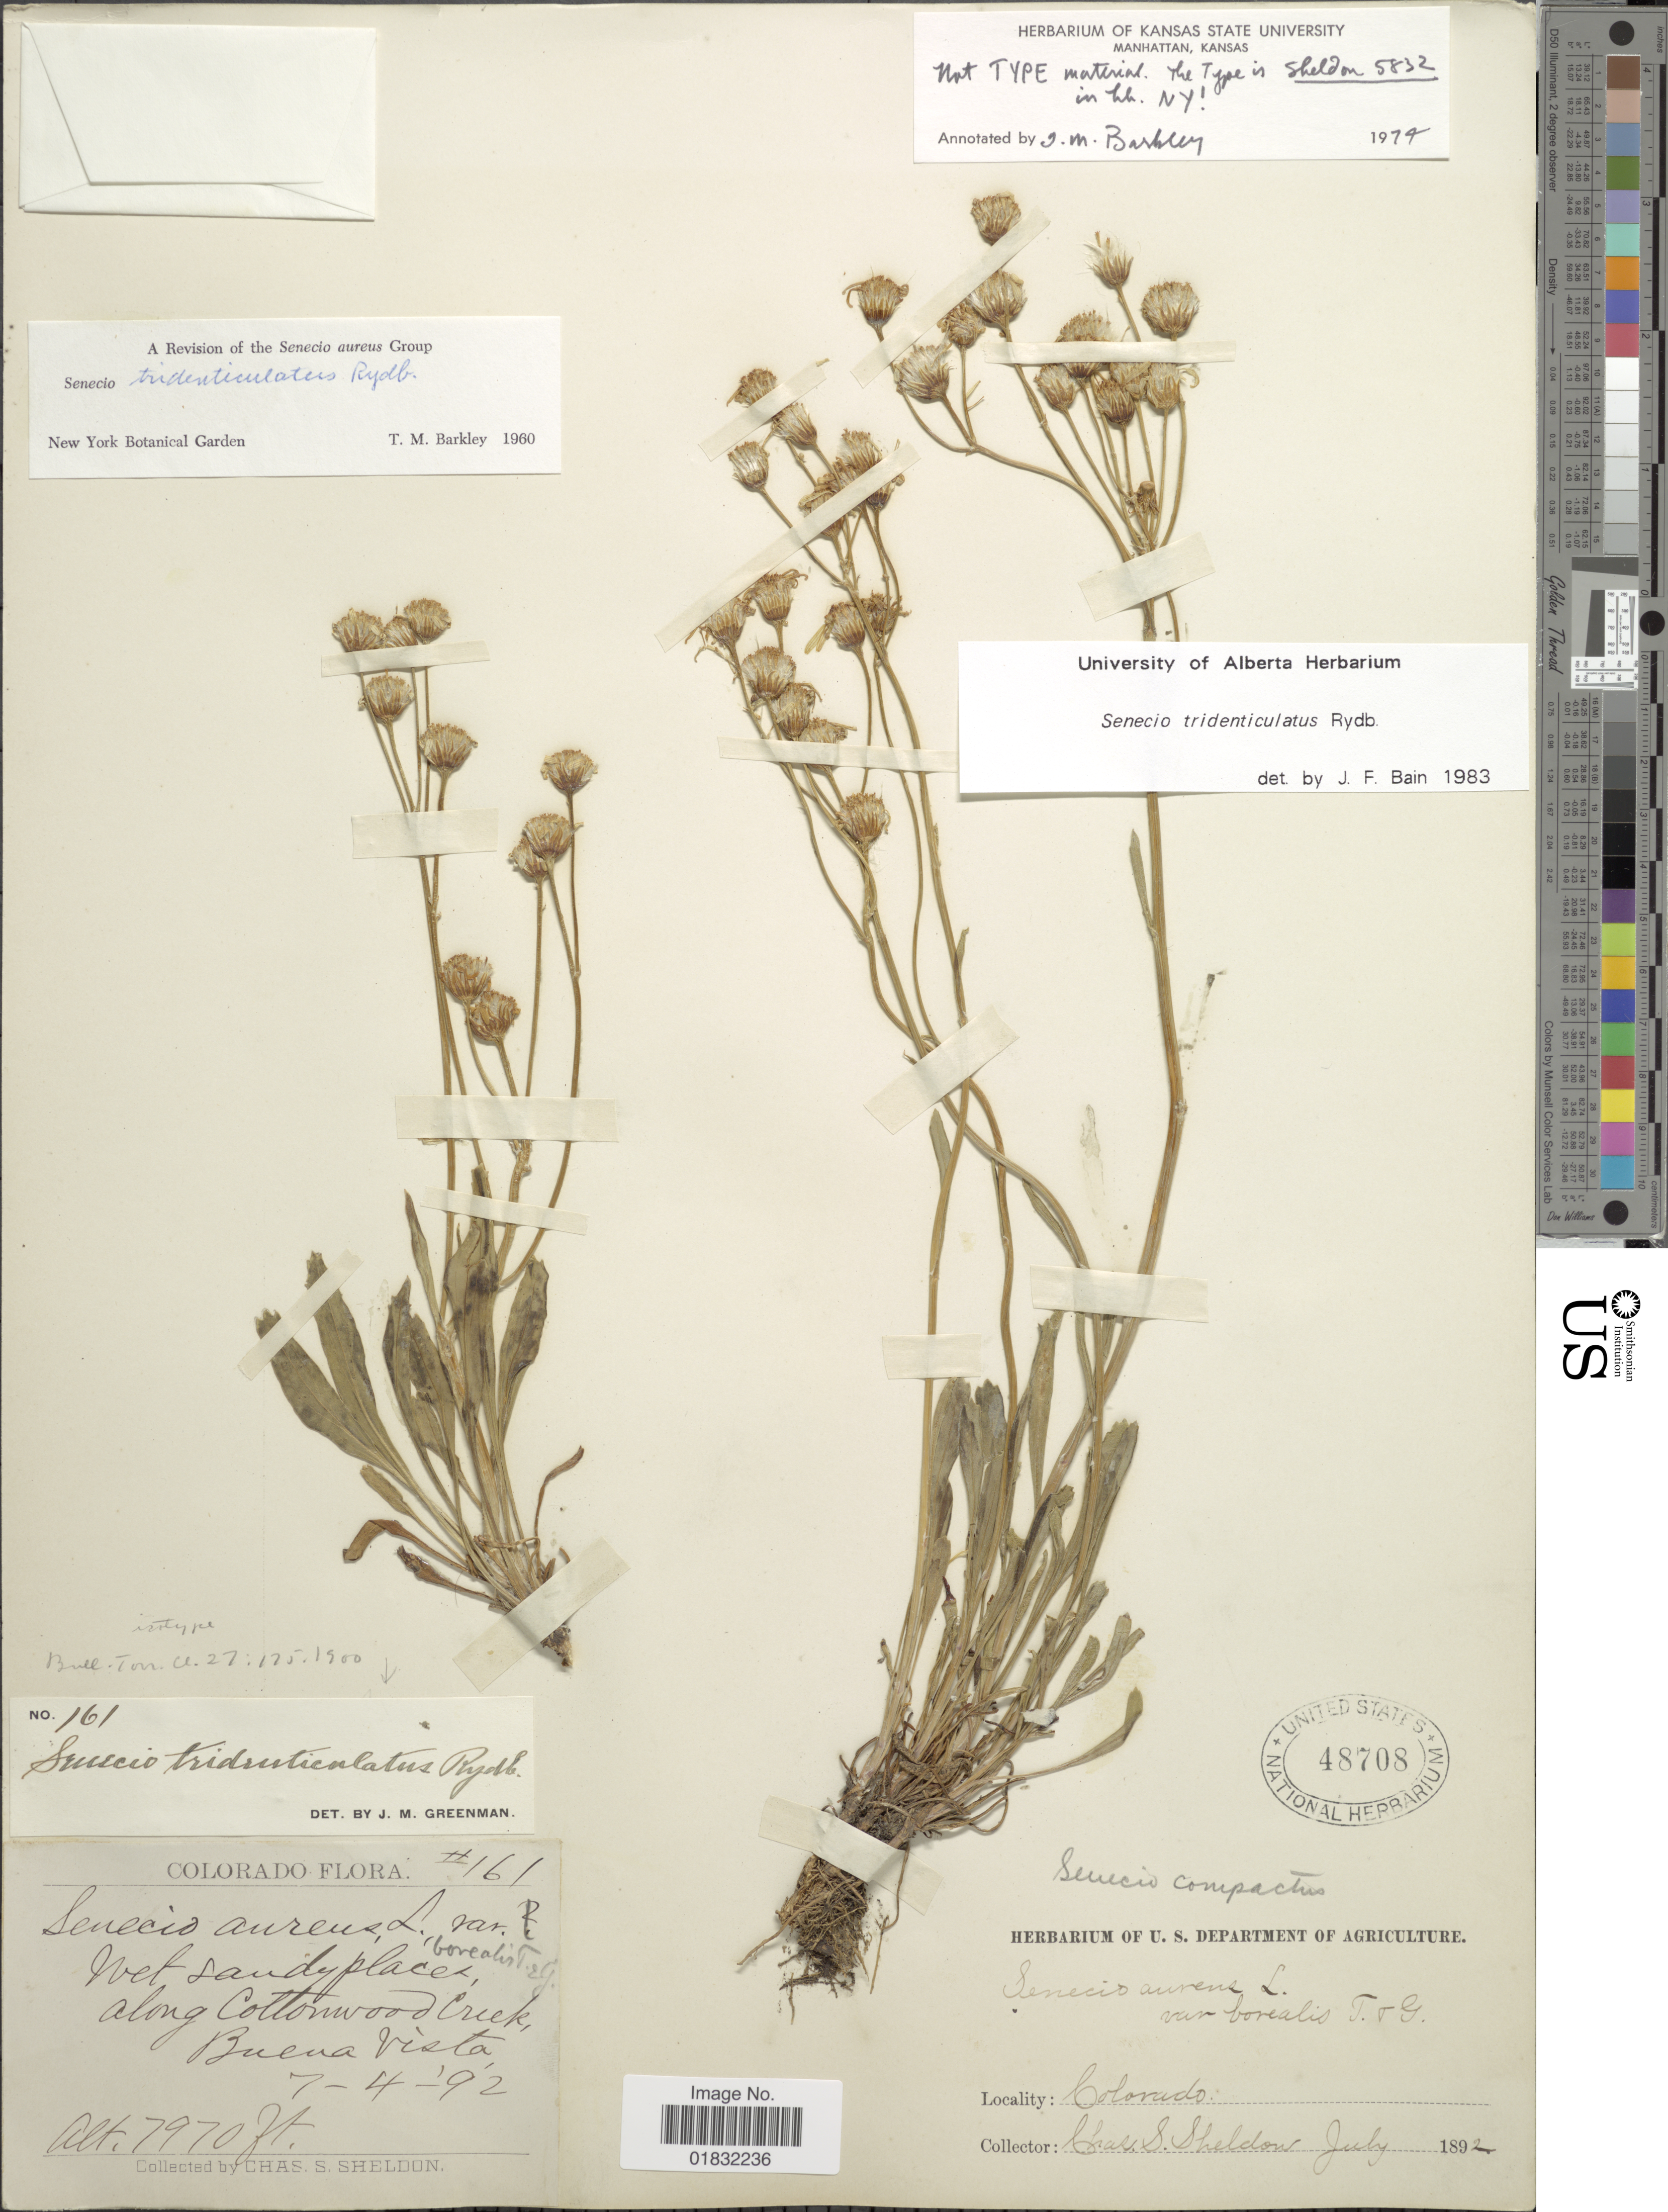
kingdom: Plantae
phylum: Tracheophyta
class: Magnoliopsida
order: Asterales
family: Asteraceae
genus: Packera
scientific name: Packera tridenticulata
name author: (Rydb.) W.A. Weber & Á. Löve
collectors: C. S. Sheldon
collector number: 161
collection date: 1892-07-04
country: United States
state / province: Colorado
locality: Wet sandy place, along Cottonwood Creek, Buena Vista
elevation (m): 2429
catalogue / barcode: US 48708